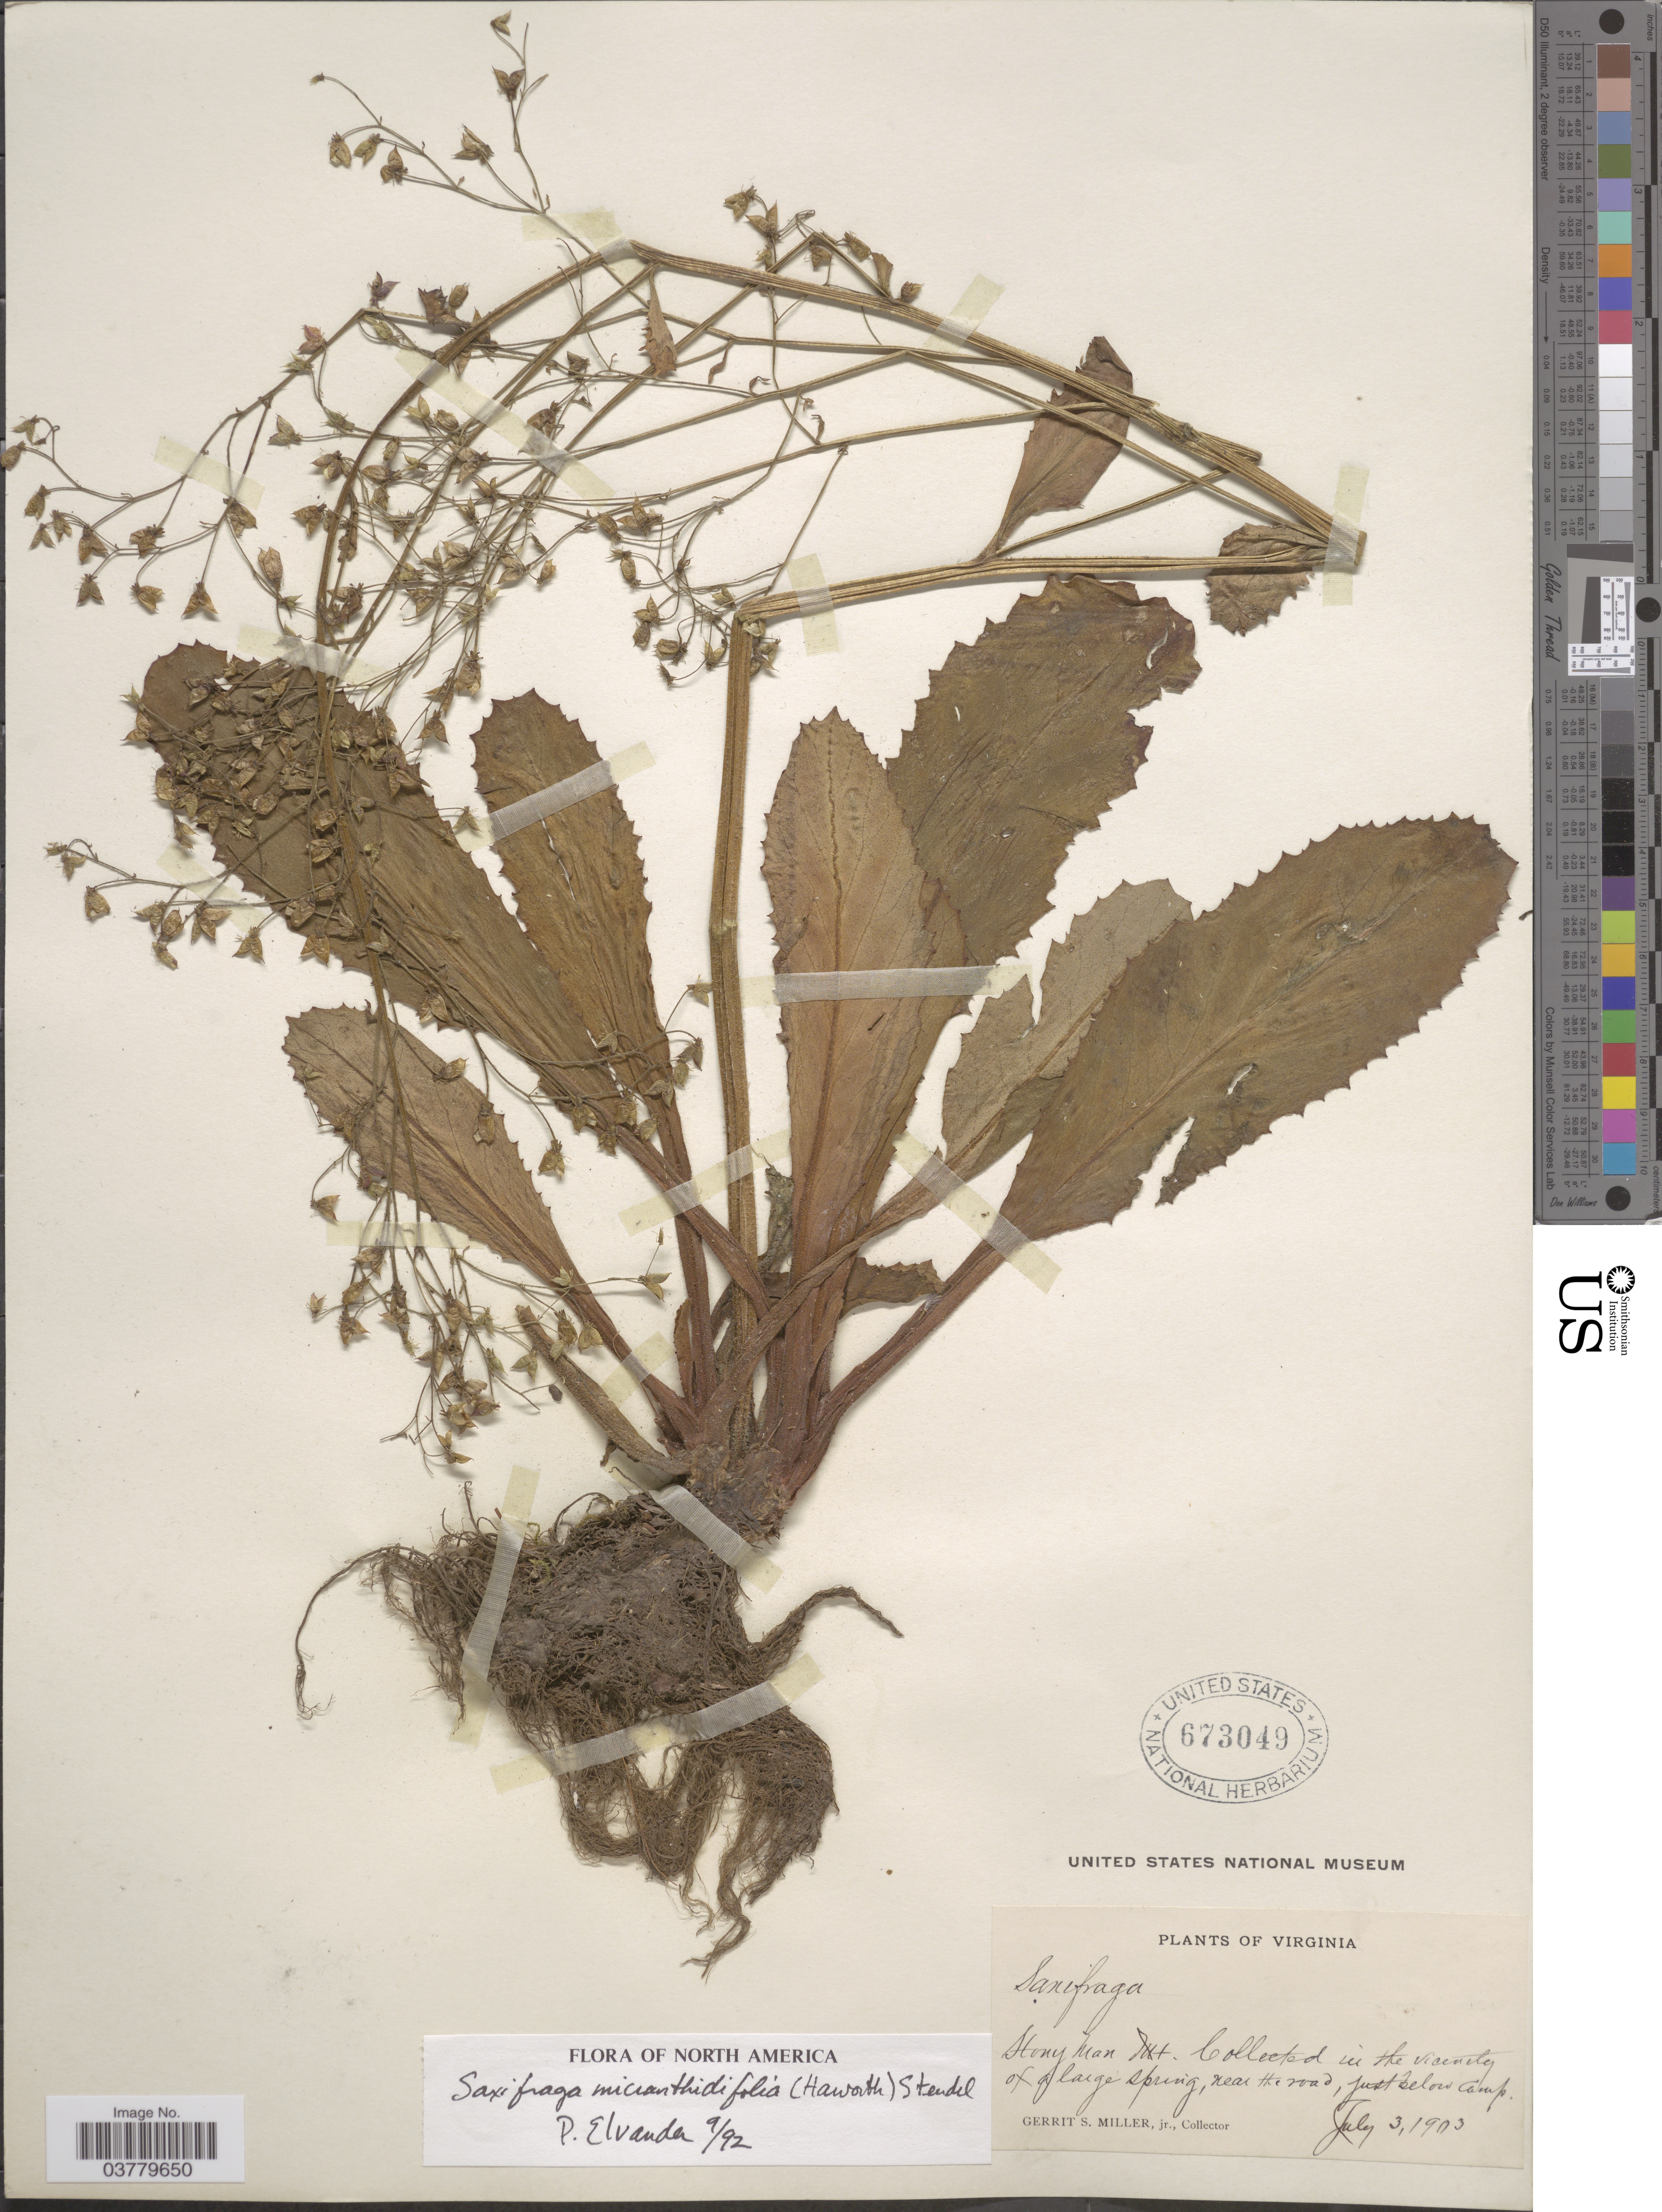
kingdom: Plantae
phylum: Tracheophyta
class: Magnoliopsida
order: Saxifragales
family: Saxifragaceae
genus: Micranthes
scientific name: Micranthes micranthidifolia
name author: (Haw.) Small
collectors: G. S. Miller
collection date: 1903-07-03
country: United States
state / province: Virginia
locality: Stony Man Mt. In the vicinity of a large spring, near the road, just below Camp.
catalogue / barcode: US 673049